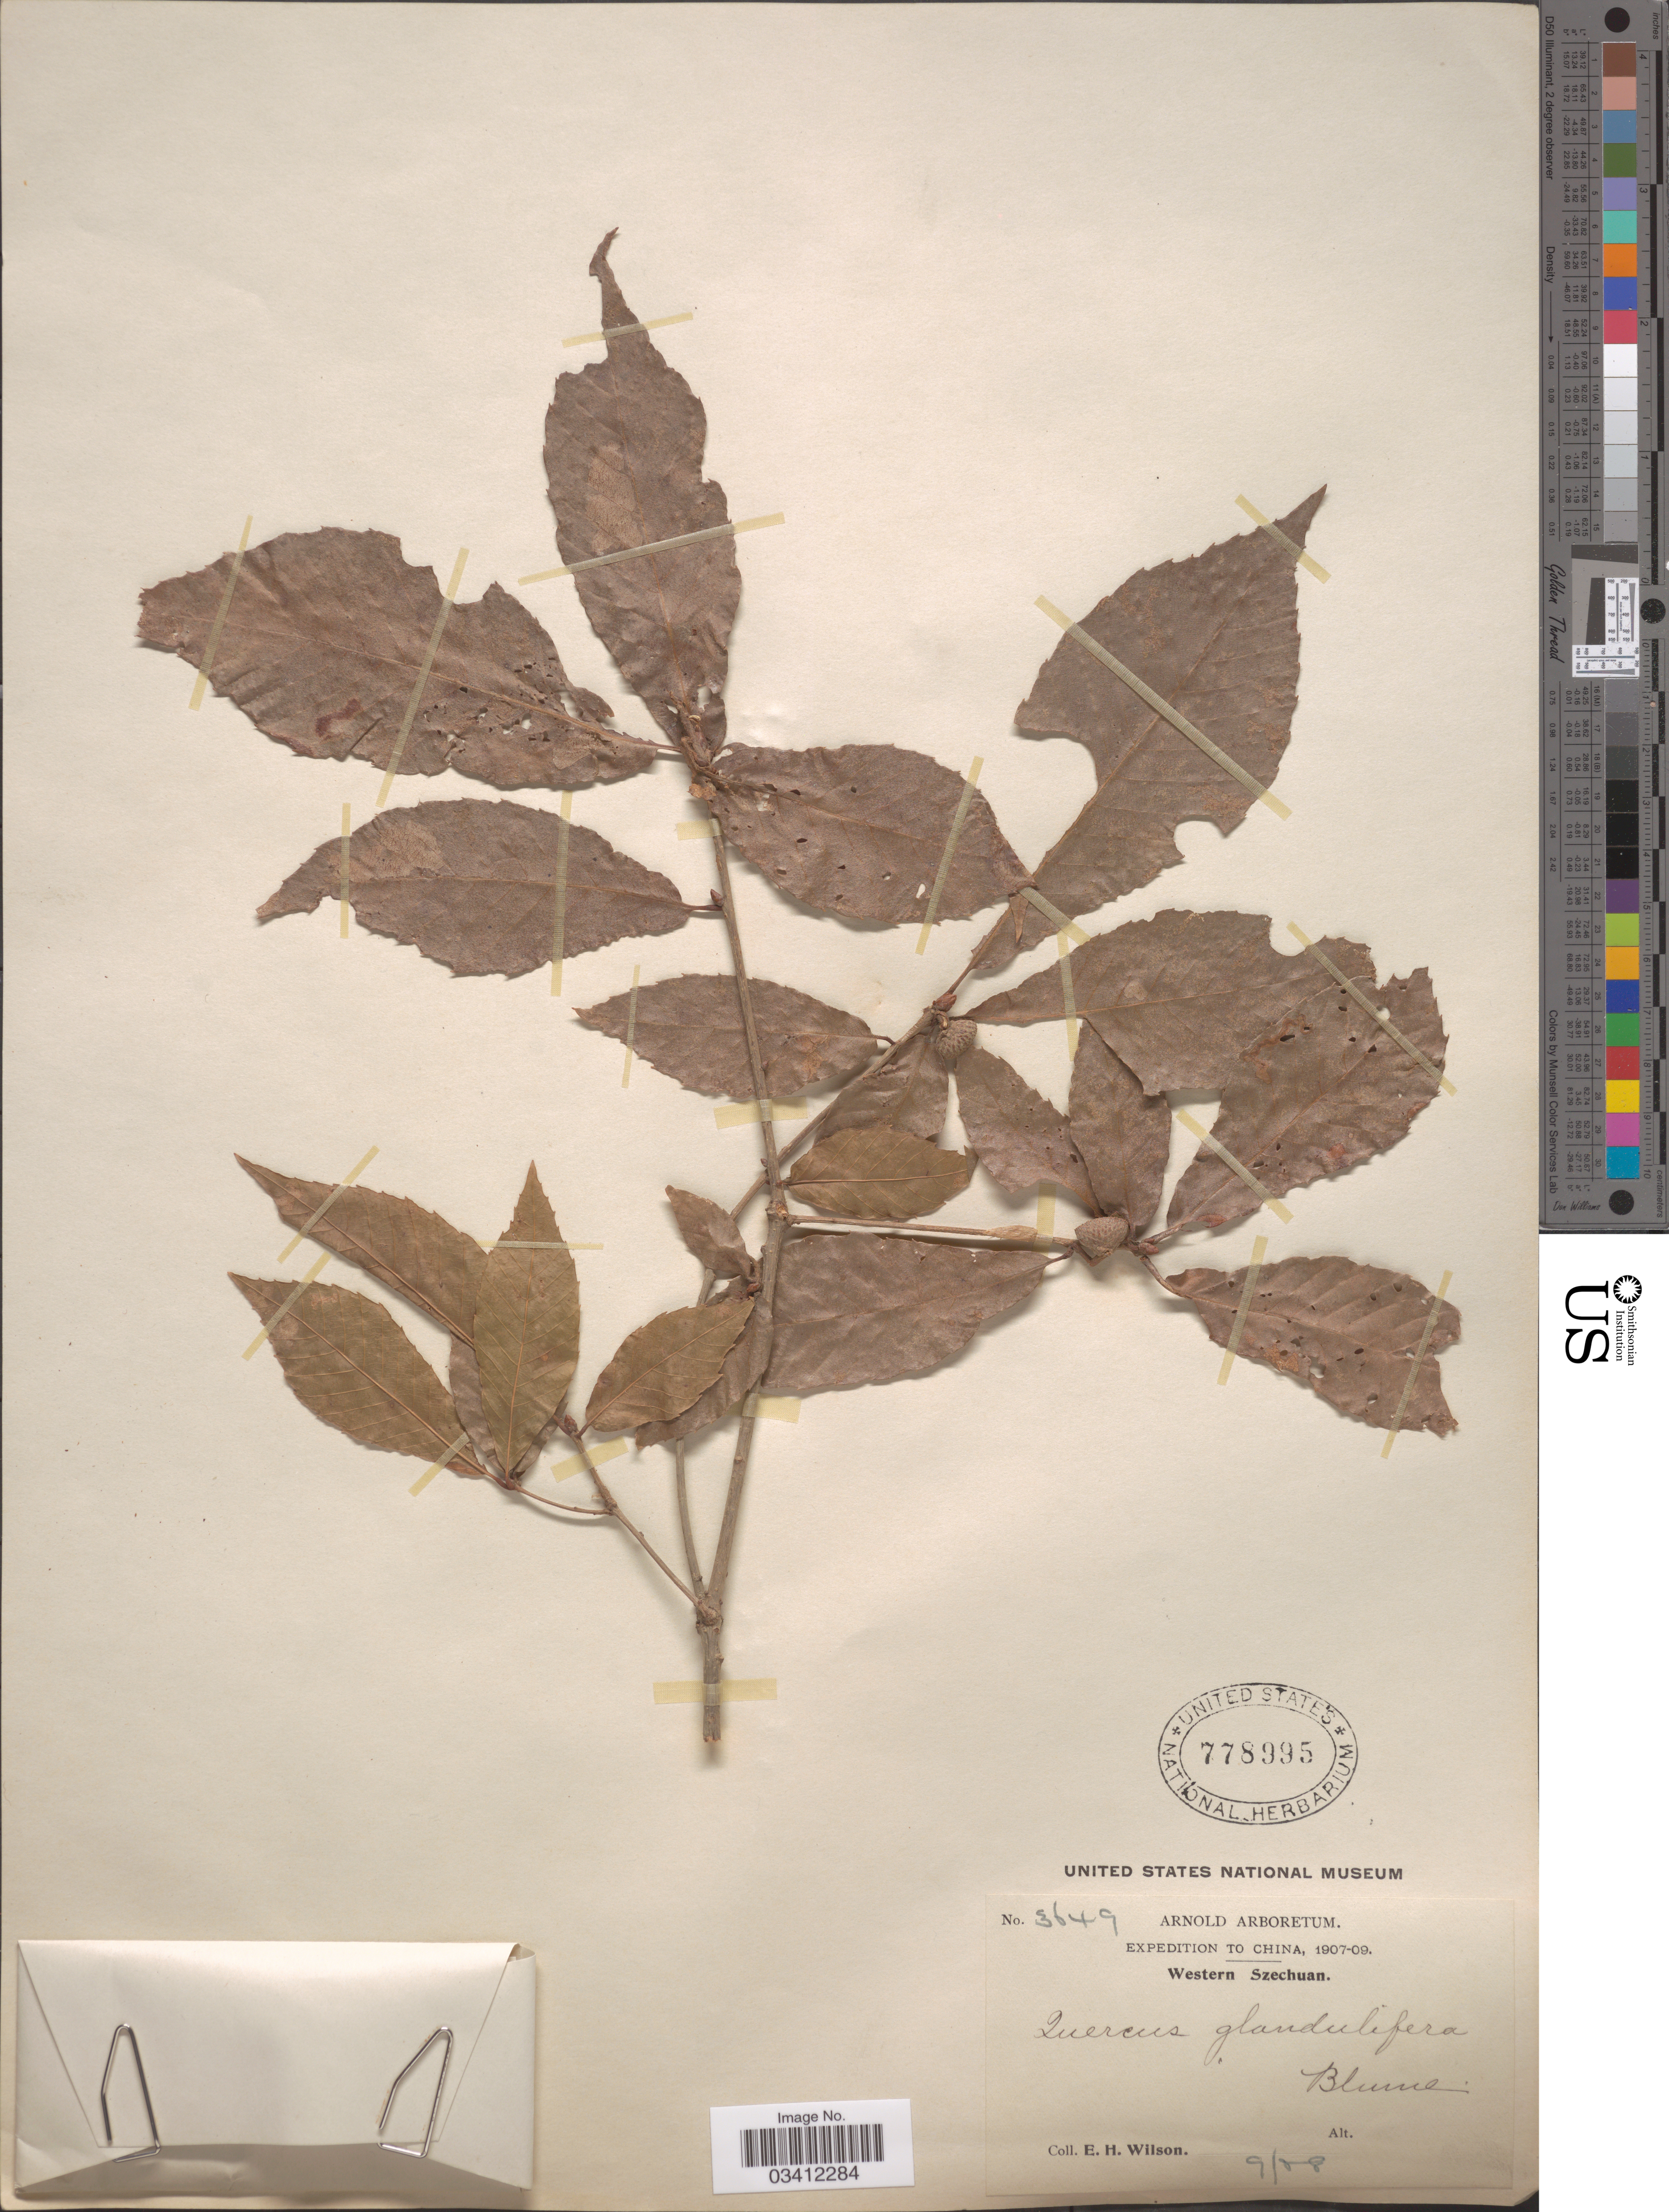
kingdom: Plantae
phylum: Tracheophyta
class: Magnoliopsida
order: Fagales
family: Fagaceae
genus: Quercus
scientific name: Quercus serrata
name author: Thunb.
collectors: E. Wilson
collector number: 3649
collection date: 1908-09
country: China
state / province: Sichuan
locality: Western Szechuan.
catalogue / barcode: US 778995